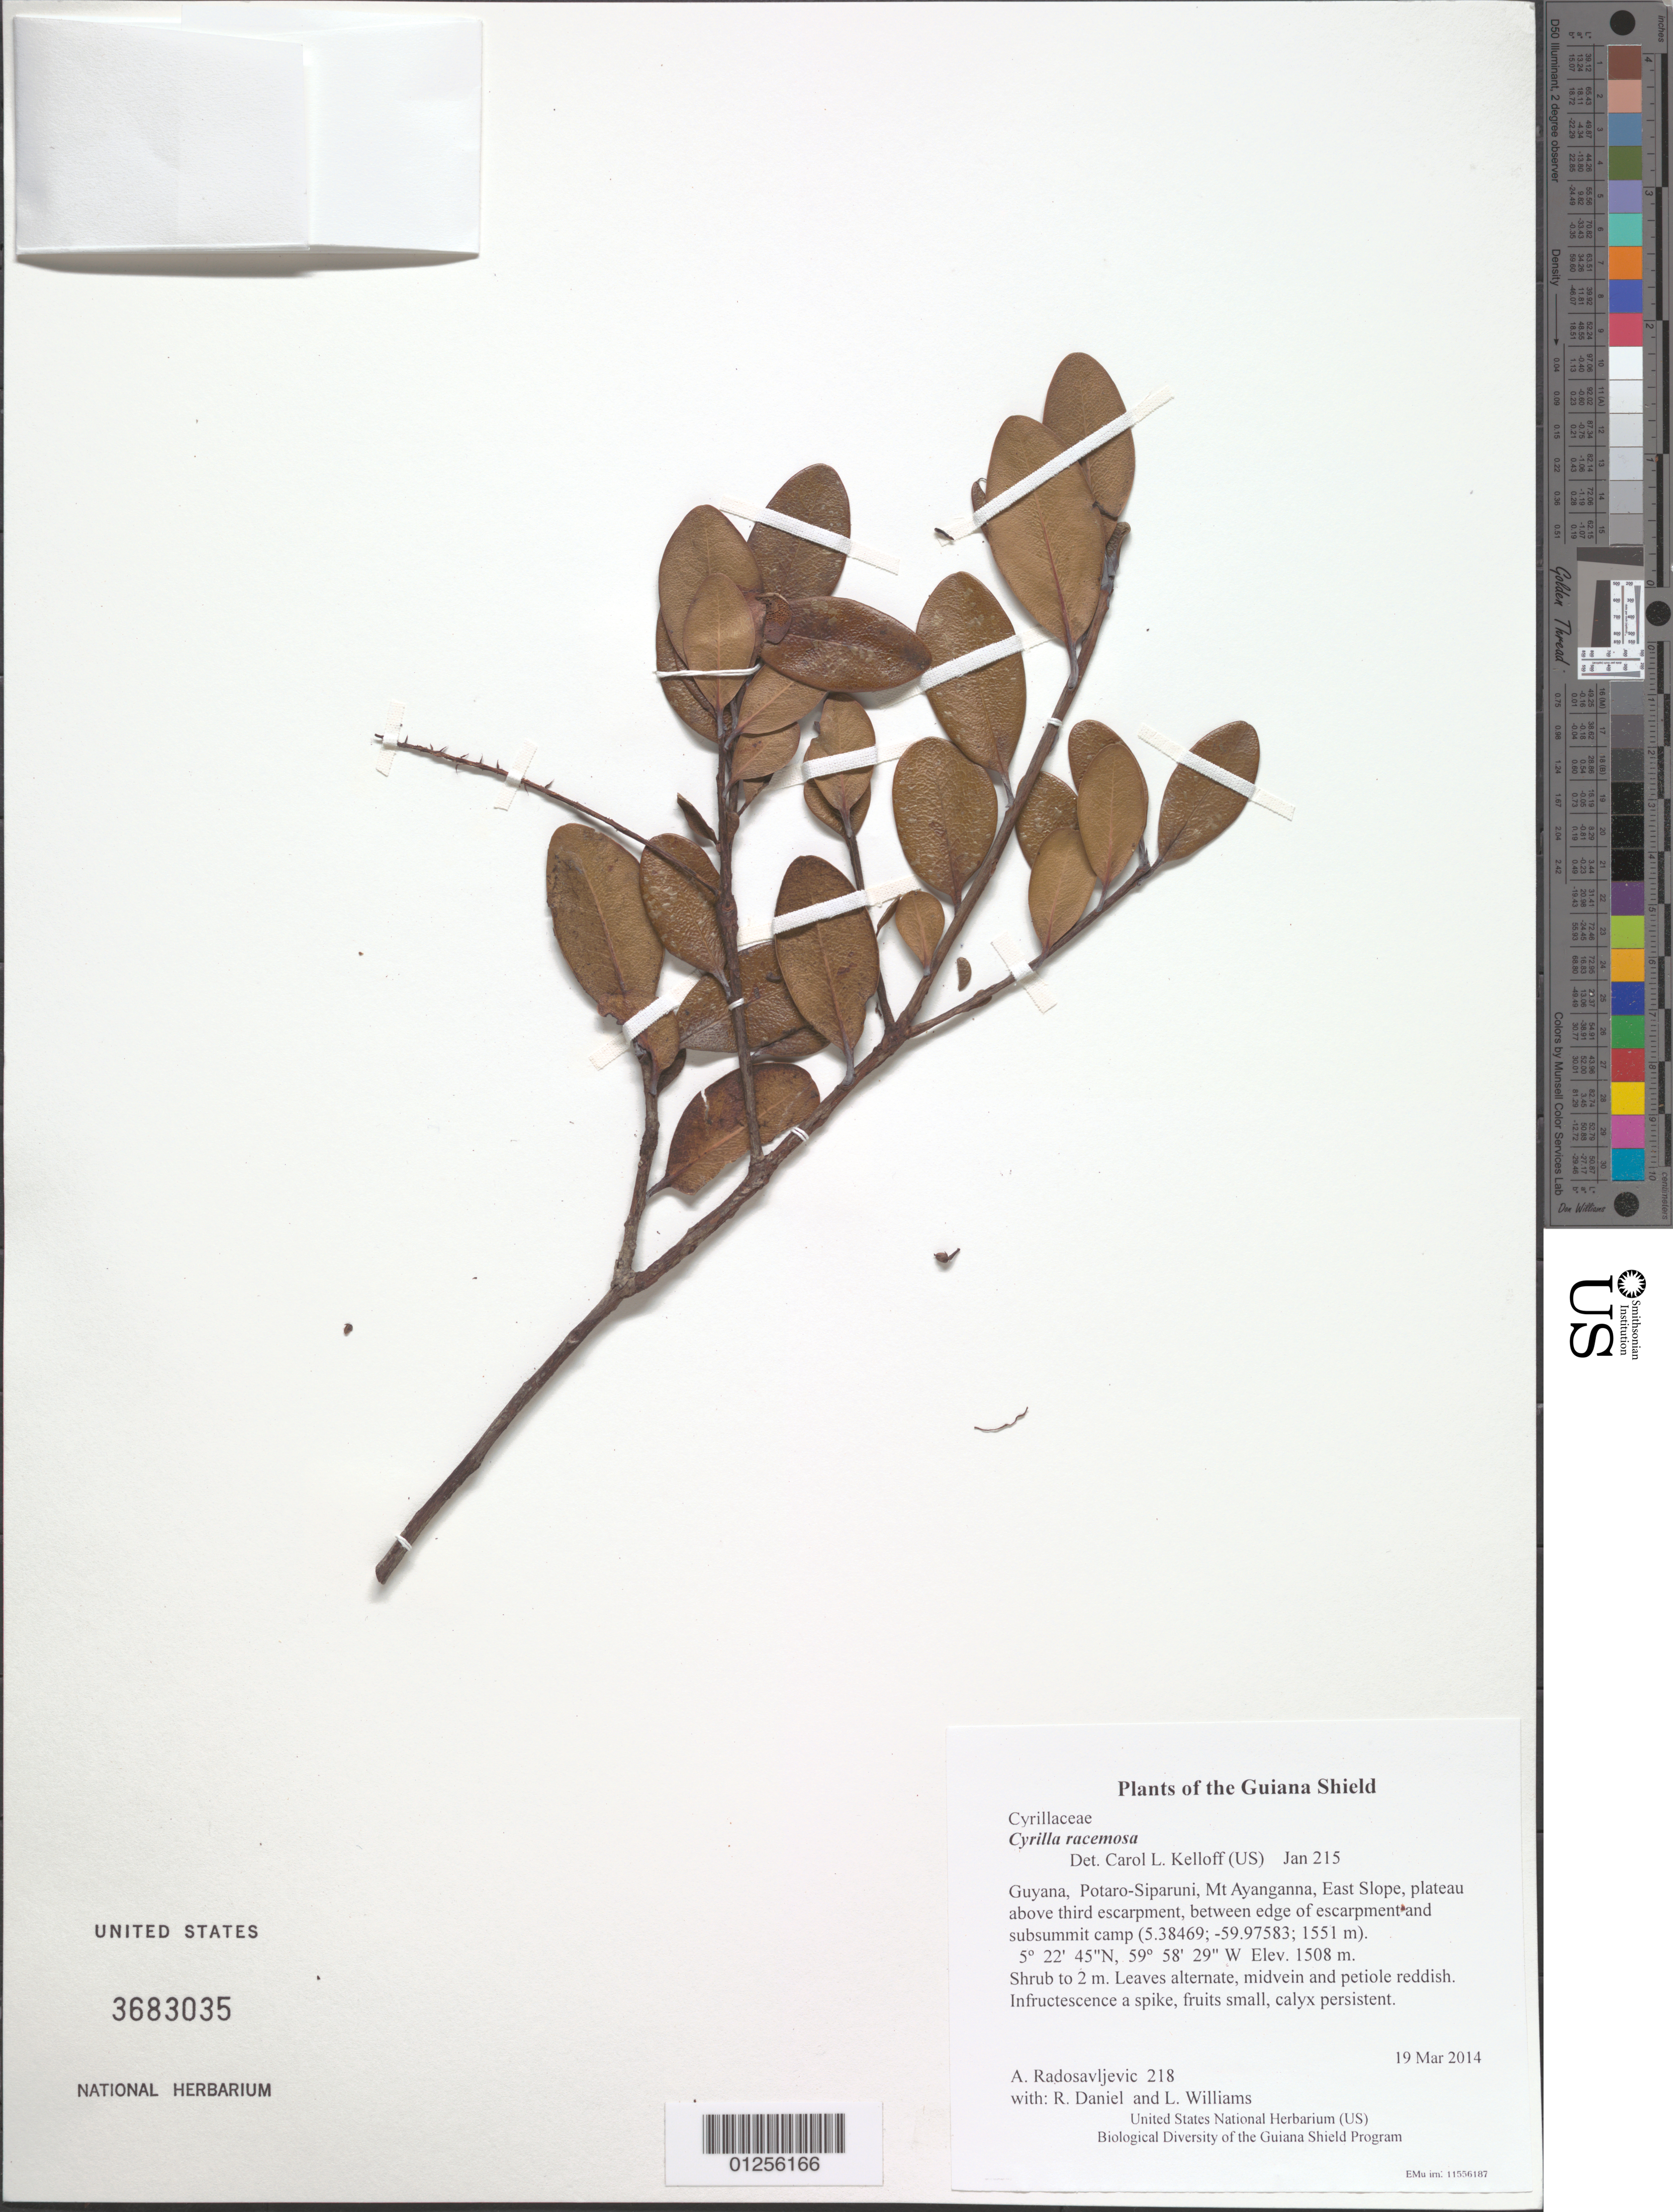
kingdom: Plantae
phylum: Tracheophyta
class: Magnoliopsida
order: Ericales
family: Cyrillaceae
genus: Cyrilla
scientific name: Cyrilla racemiflora subsp. parvifolia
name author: (Raf.) A.E. Murray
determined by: Kelloff, Carol L., (US), Smithsonian Institution - National Museum of Natural History (UNITED STATES)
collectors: A. Radosavljevic, R. Daniel & L. Williams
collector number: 218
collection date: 2014-03-19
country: Guyana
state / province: Potaro-Siparuni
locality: Mt Ayanganna, East Slope, plateau above third escarpment, between edge of escarpment and subsummit camp (5.38469; -59.97583; 1551 m).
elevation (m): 1508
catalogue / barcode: US 3683035